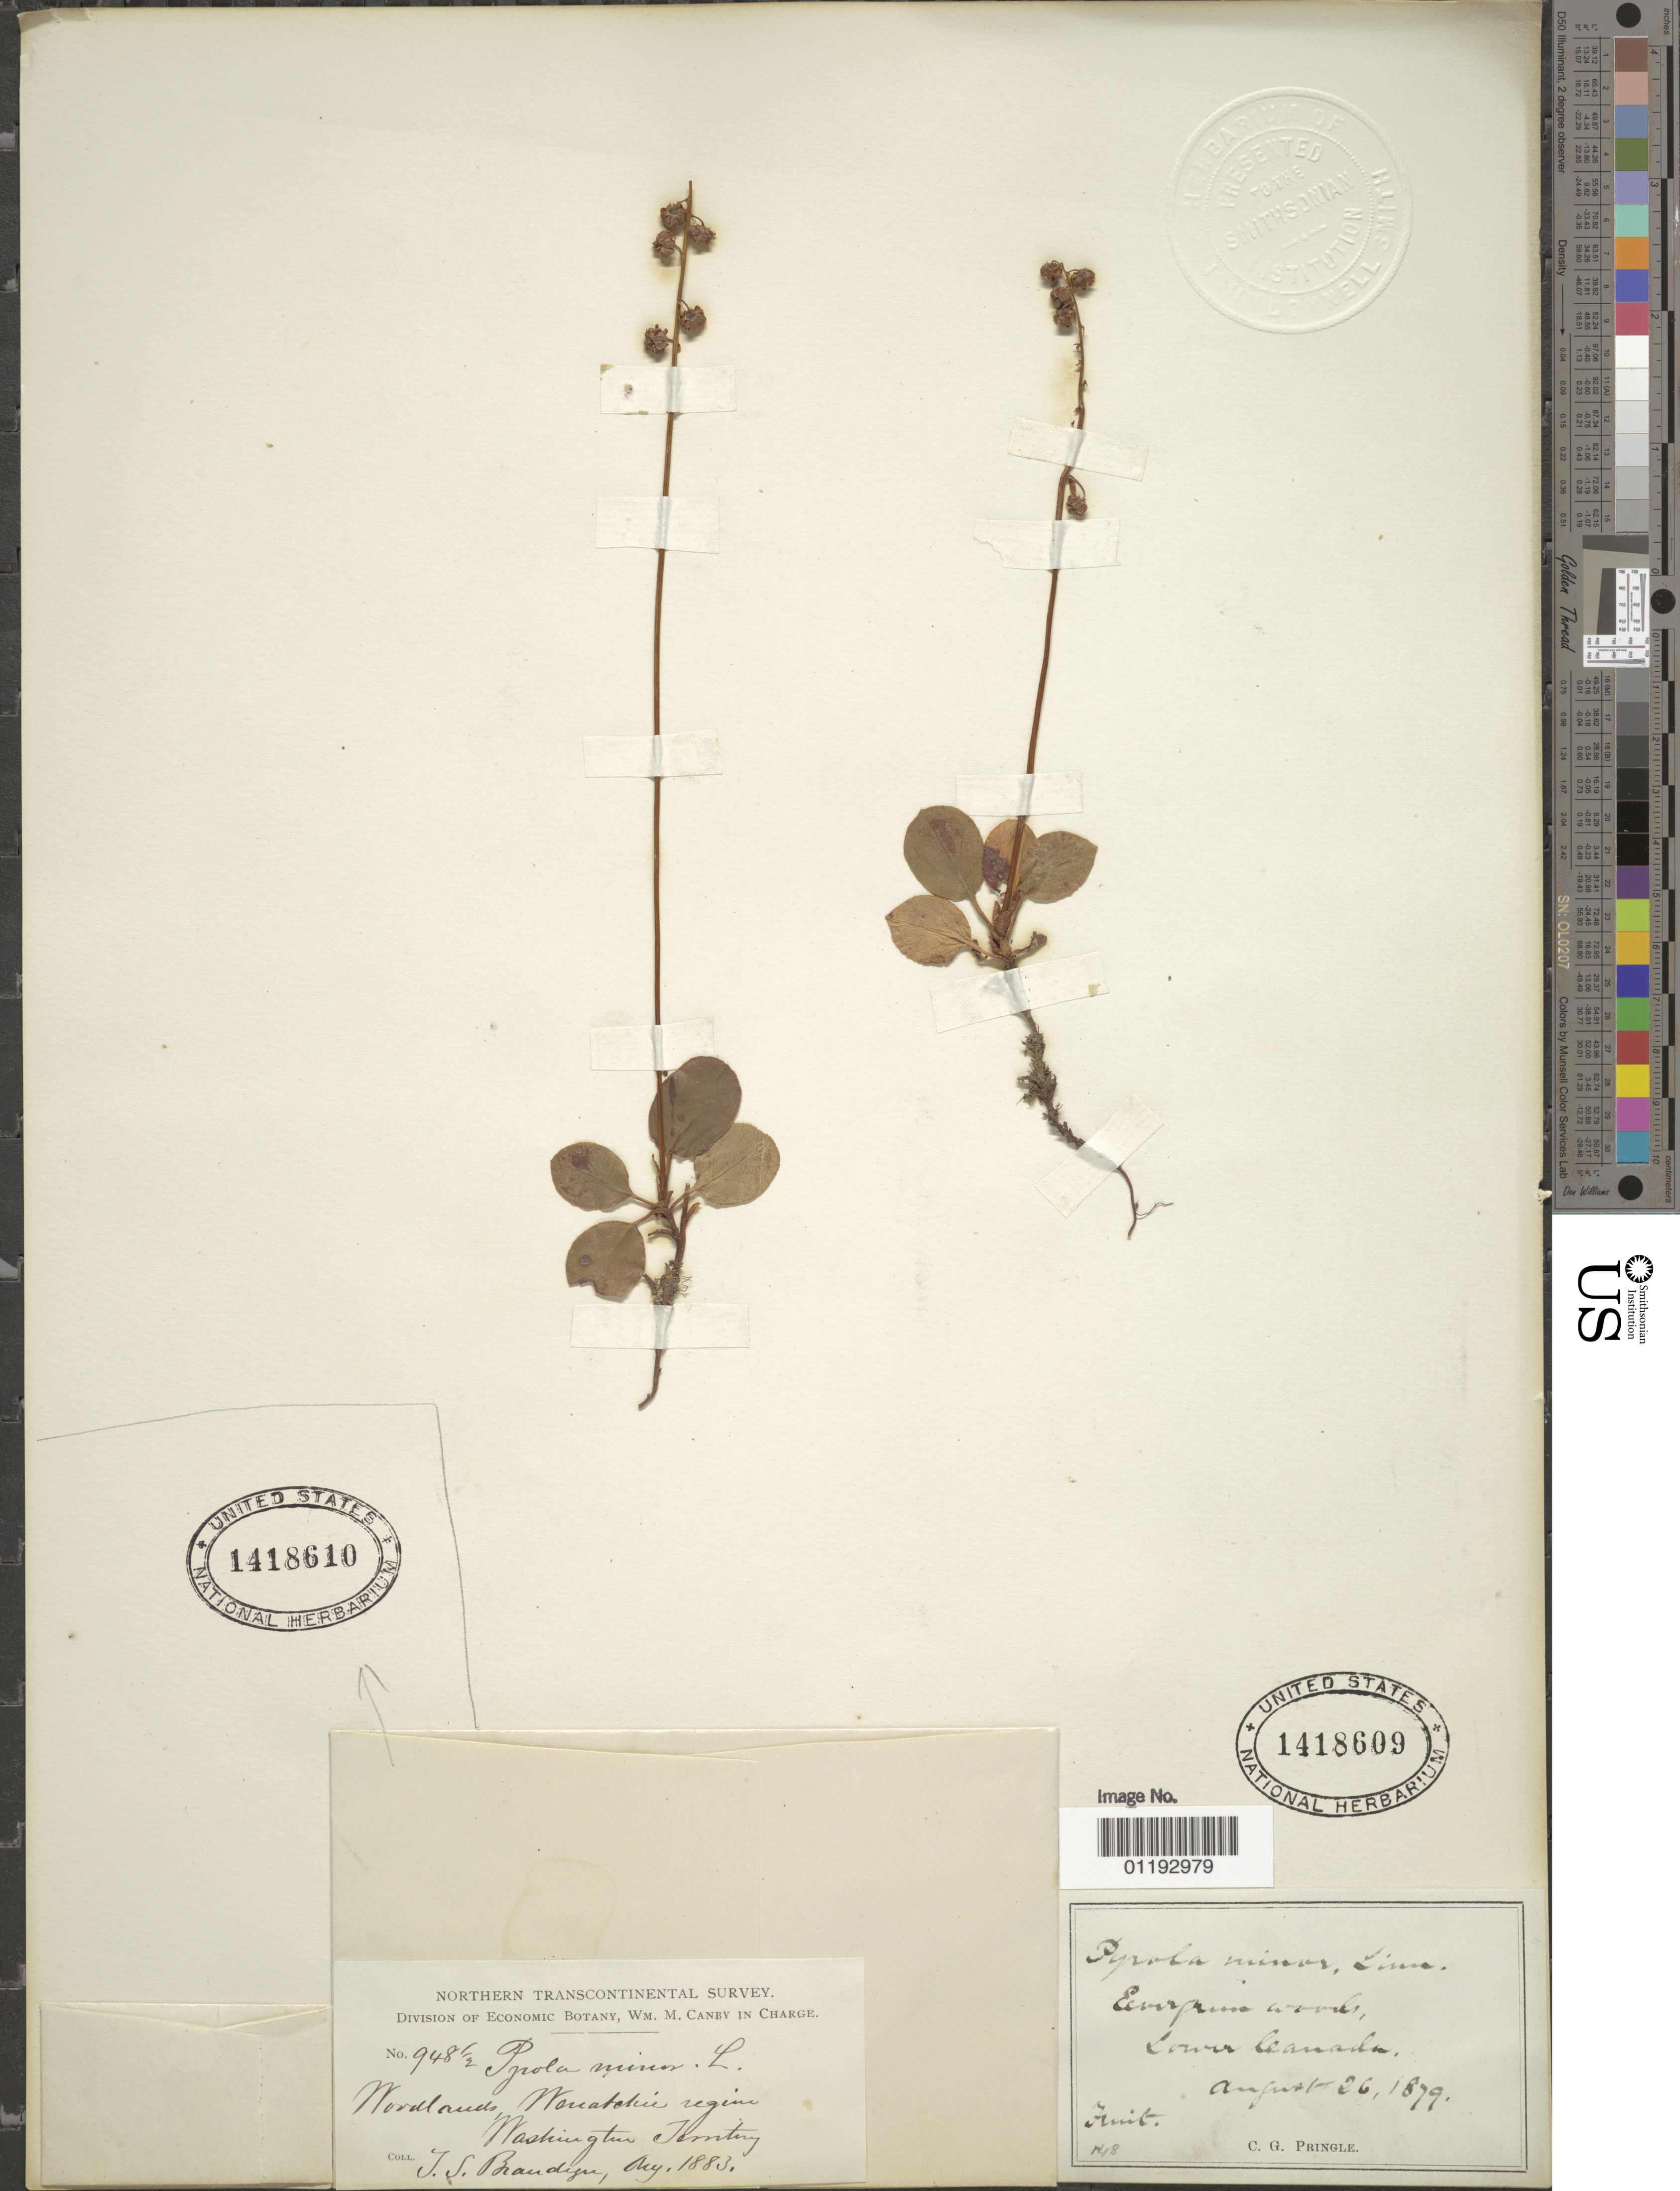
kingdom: Plantae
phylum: Tracheophyta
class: Magnoliopsida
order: Ericales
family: Ericaceae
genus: Pyrola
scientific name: Pyrola minor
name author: L.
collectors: C. G. Pringle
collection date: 1879-08-26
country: Canada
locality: Lower Canada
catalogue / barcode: US 1418609-2